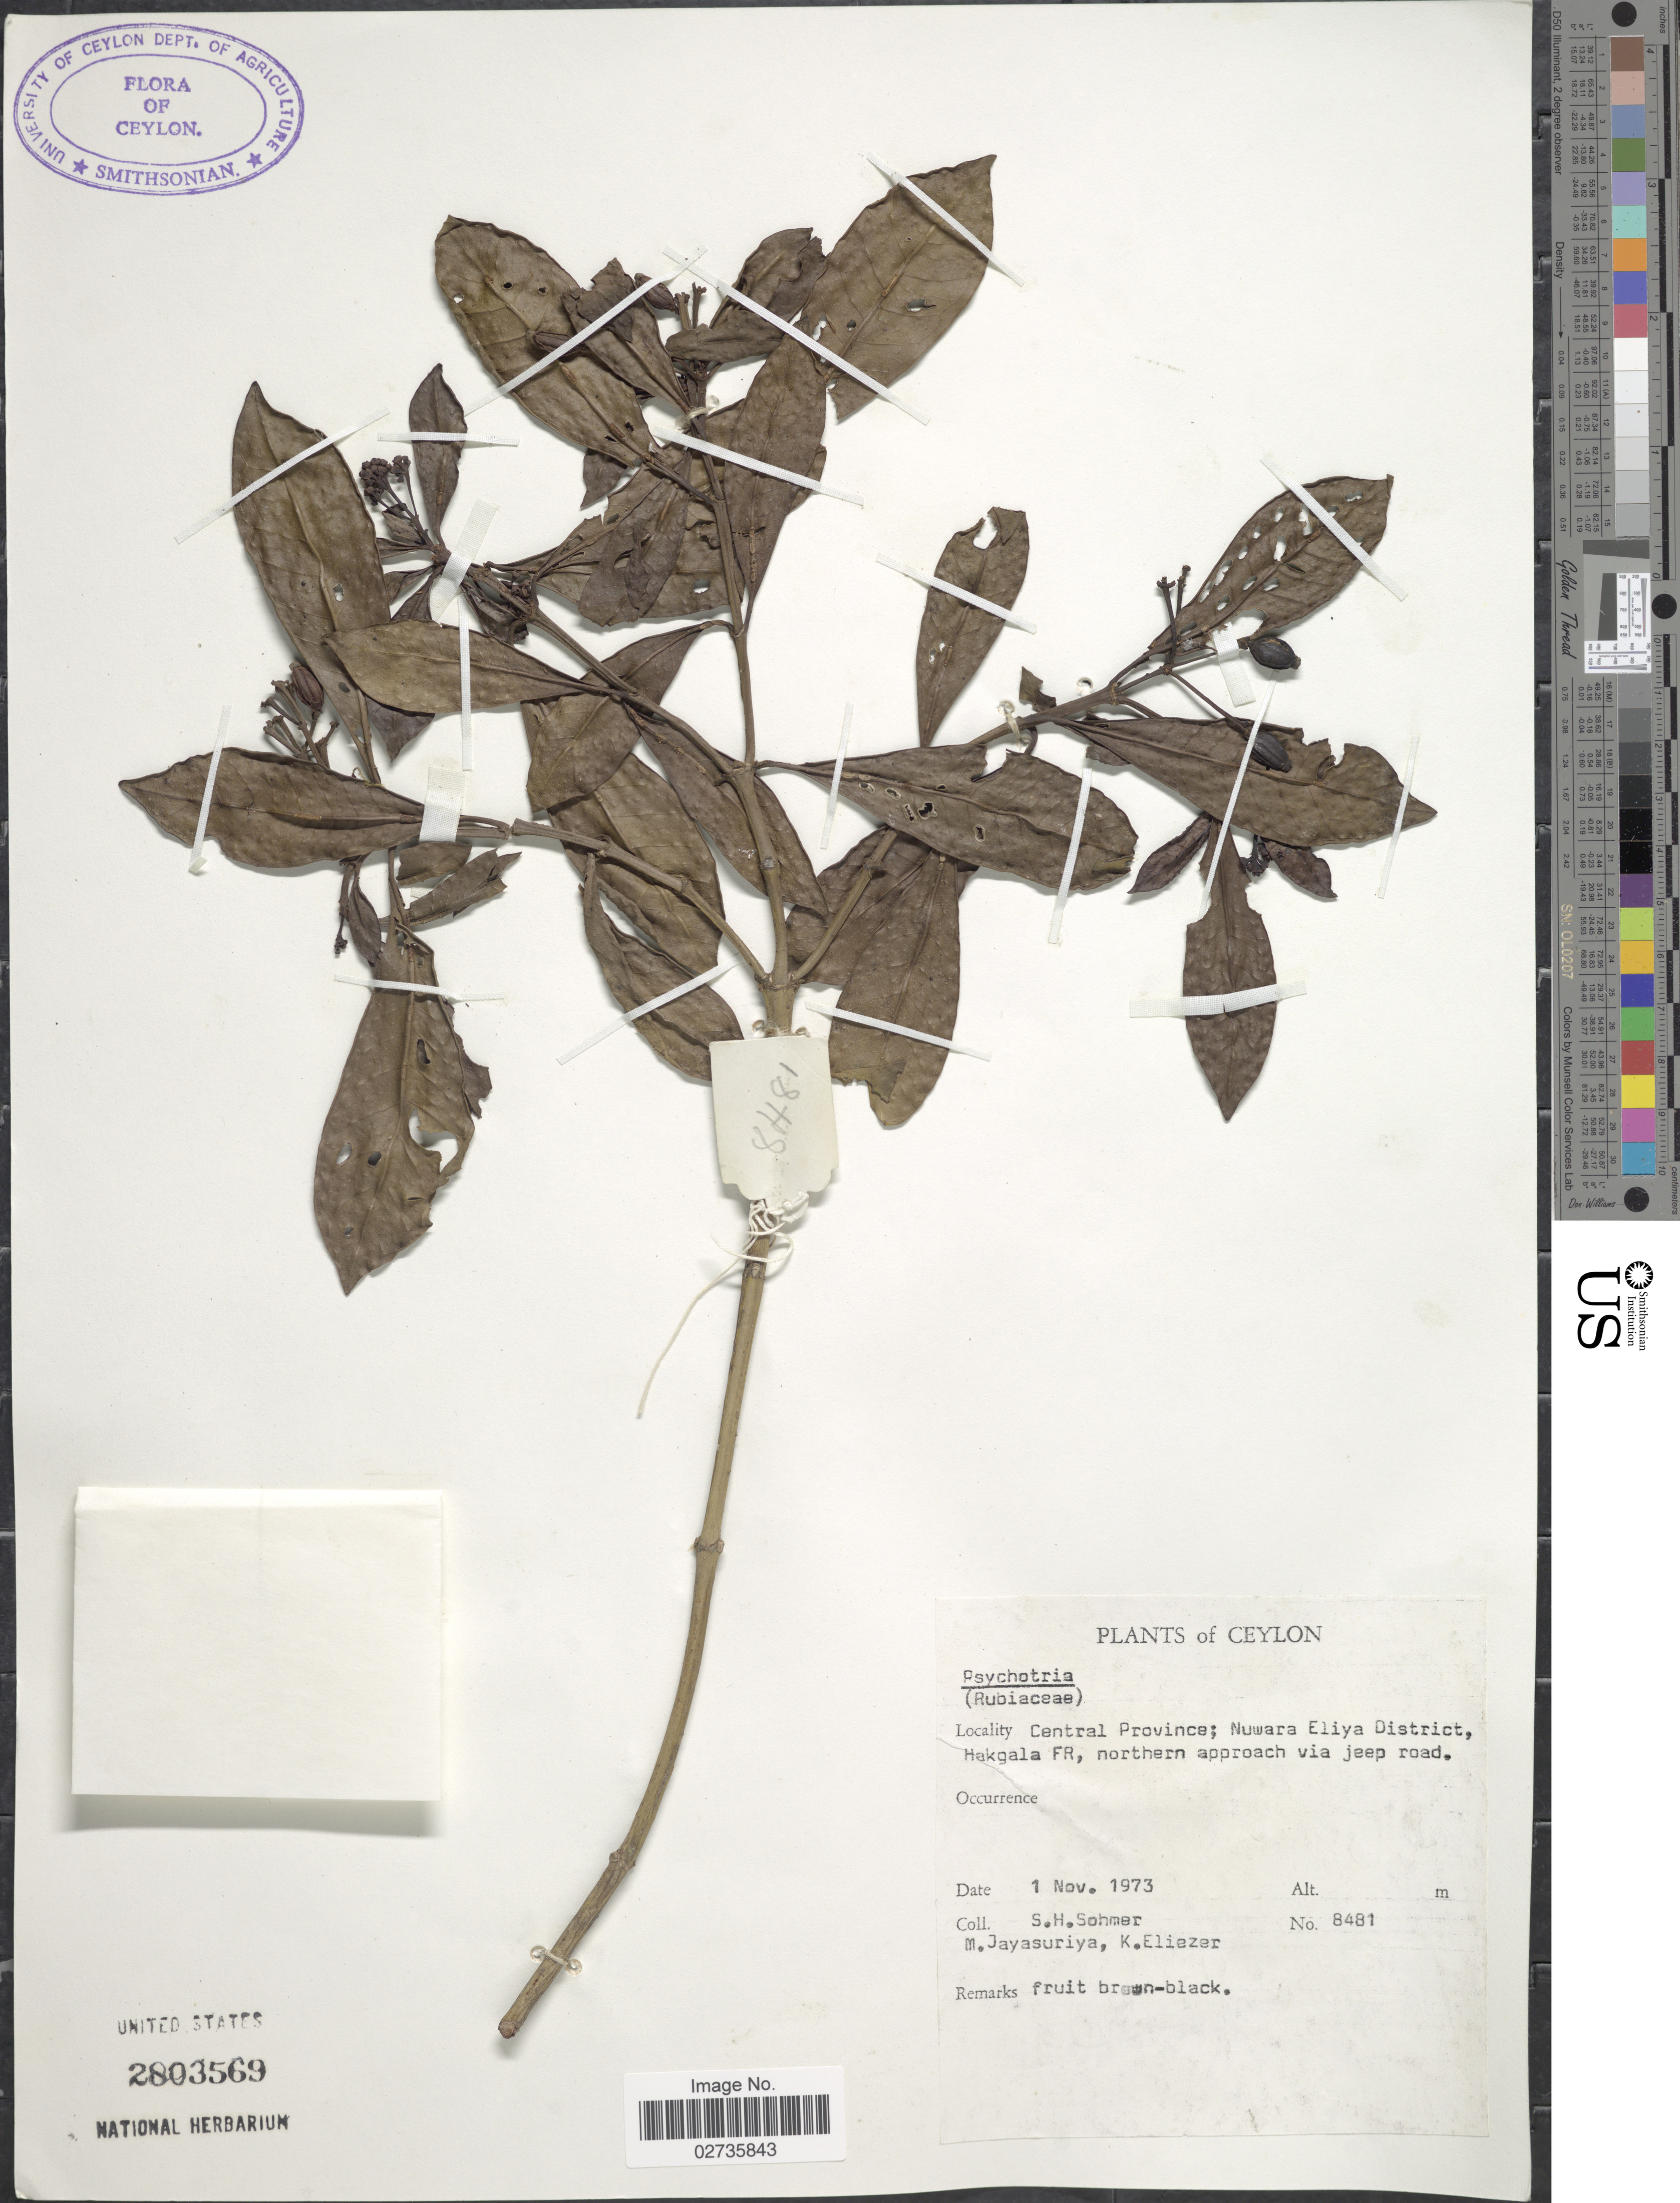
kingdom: Plantae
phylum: Tracheophyta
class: Magnoliopsida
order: Gentianales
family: Rubiaceae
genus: Psychotria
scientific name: Psychotria sp.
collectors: S. H. Sohmer, M. Jayasuriya & K. Eliezer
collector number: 8481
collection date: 1973-11-01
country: Sri Lanka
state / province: Central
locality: Ceylon; Nuwara Eliya District, Hakgala FR, northern approach via jeep road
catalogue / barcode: US 2803569